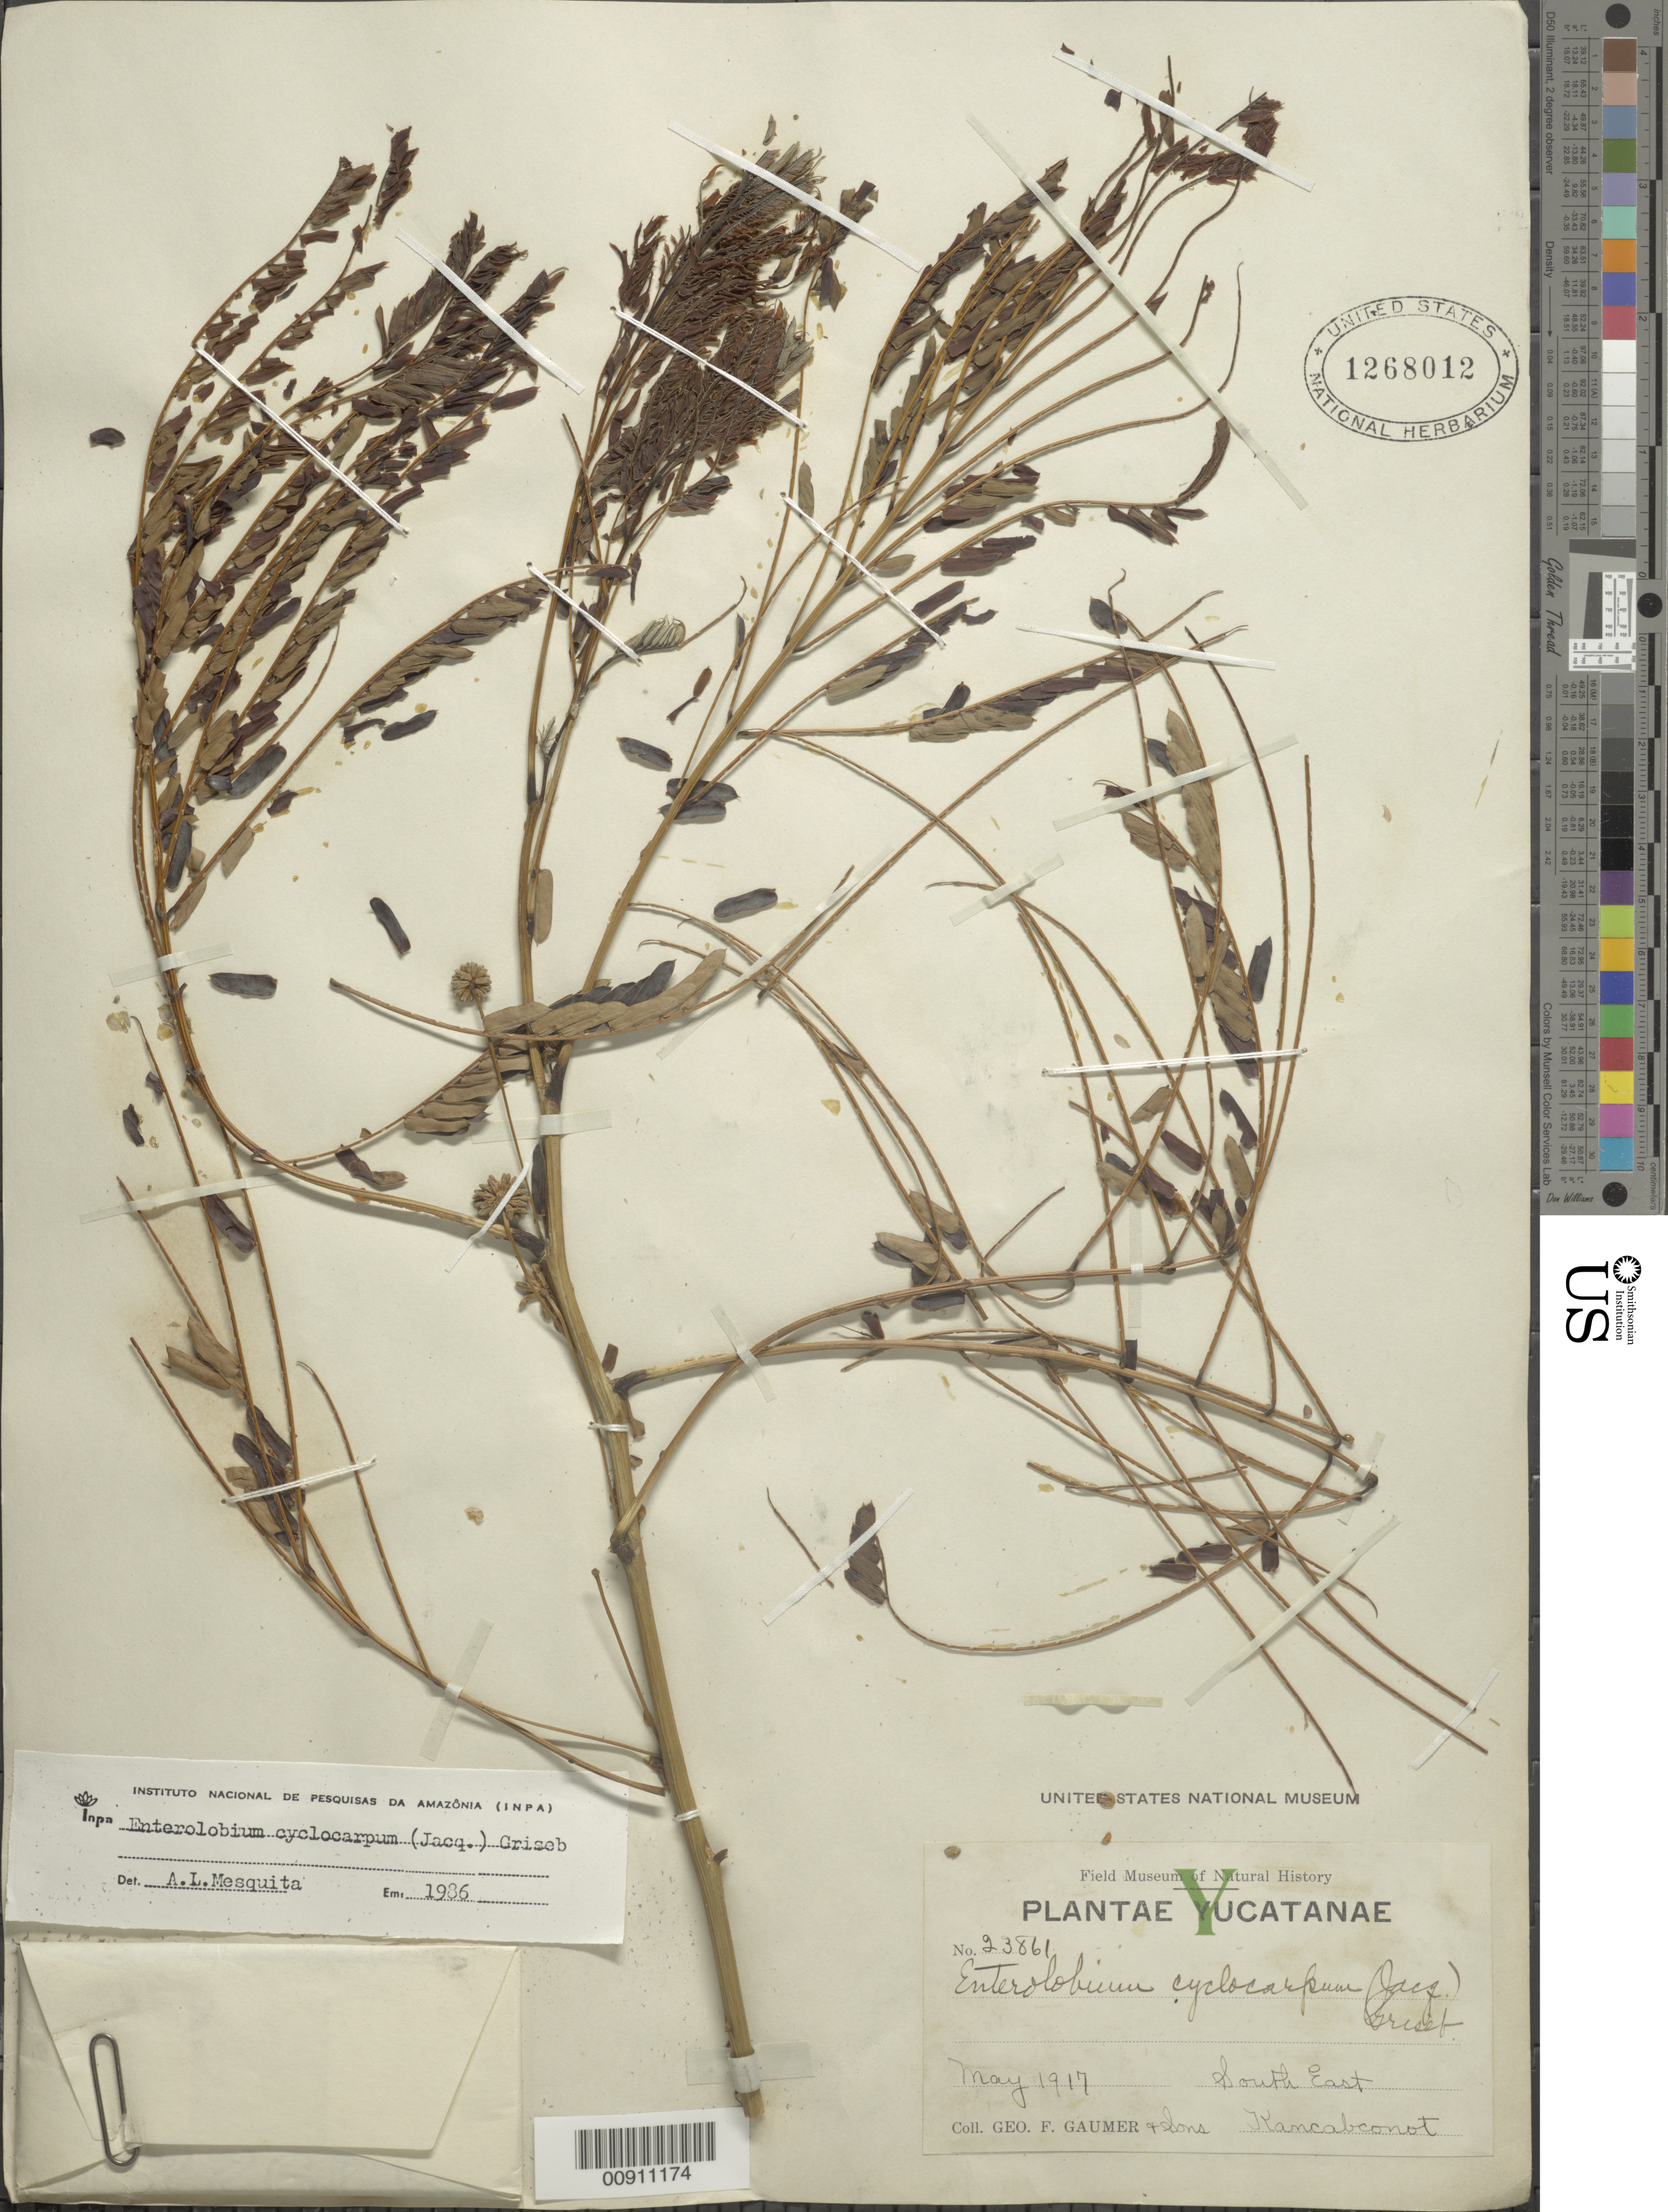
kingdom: Plantae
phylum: Tracheophyta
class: Magnoliopsida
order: Fabales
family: Fabaceae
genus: Enterolobium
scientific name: Enterolobium cyclocarpum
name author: (Jacq.) Griseb.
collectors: G. F. Gaumer & et al.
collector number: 23861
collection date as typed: May 1917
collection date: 1917-05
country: Mexico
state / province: Yucatán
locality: Yucatán: South East Kancabconot.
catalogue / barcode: US 1268012